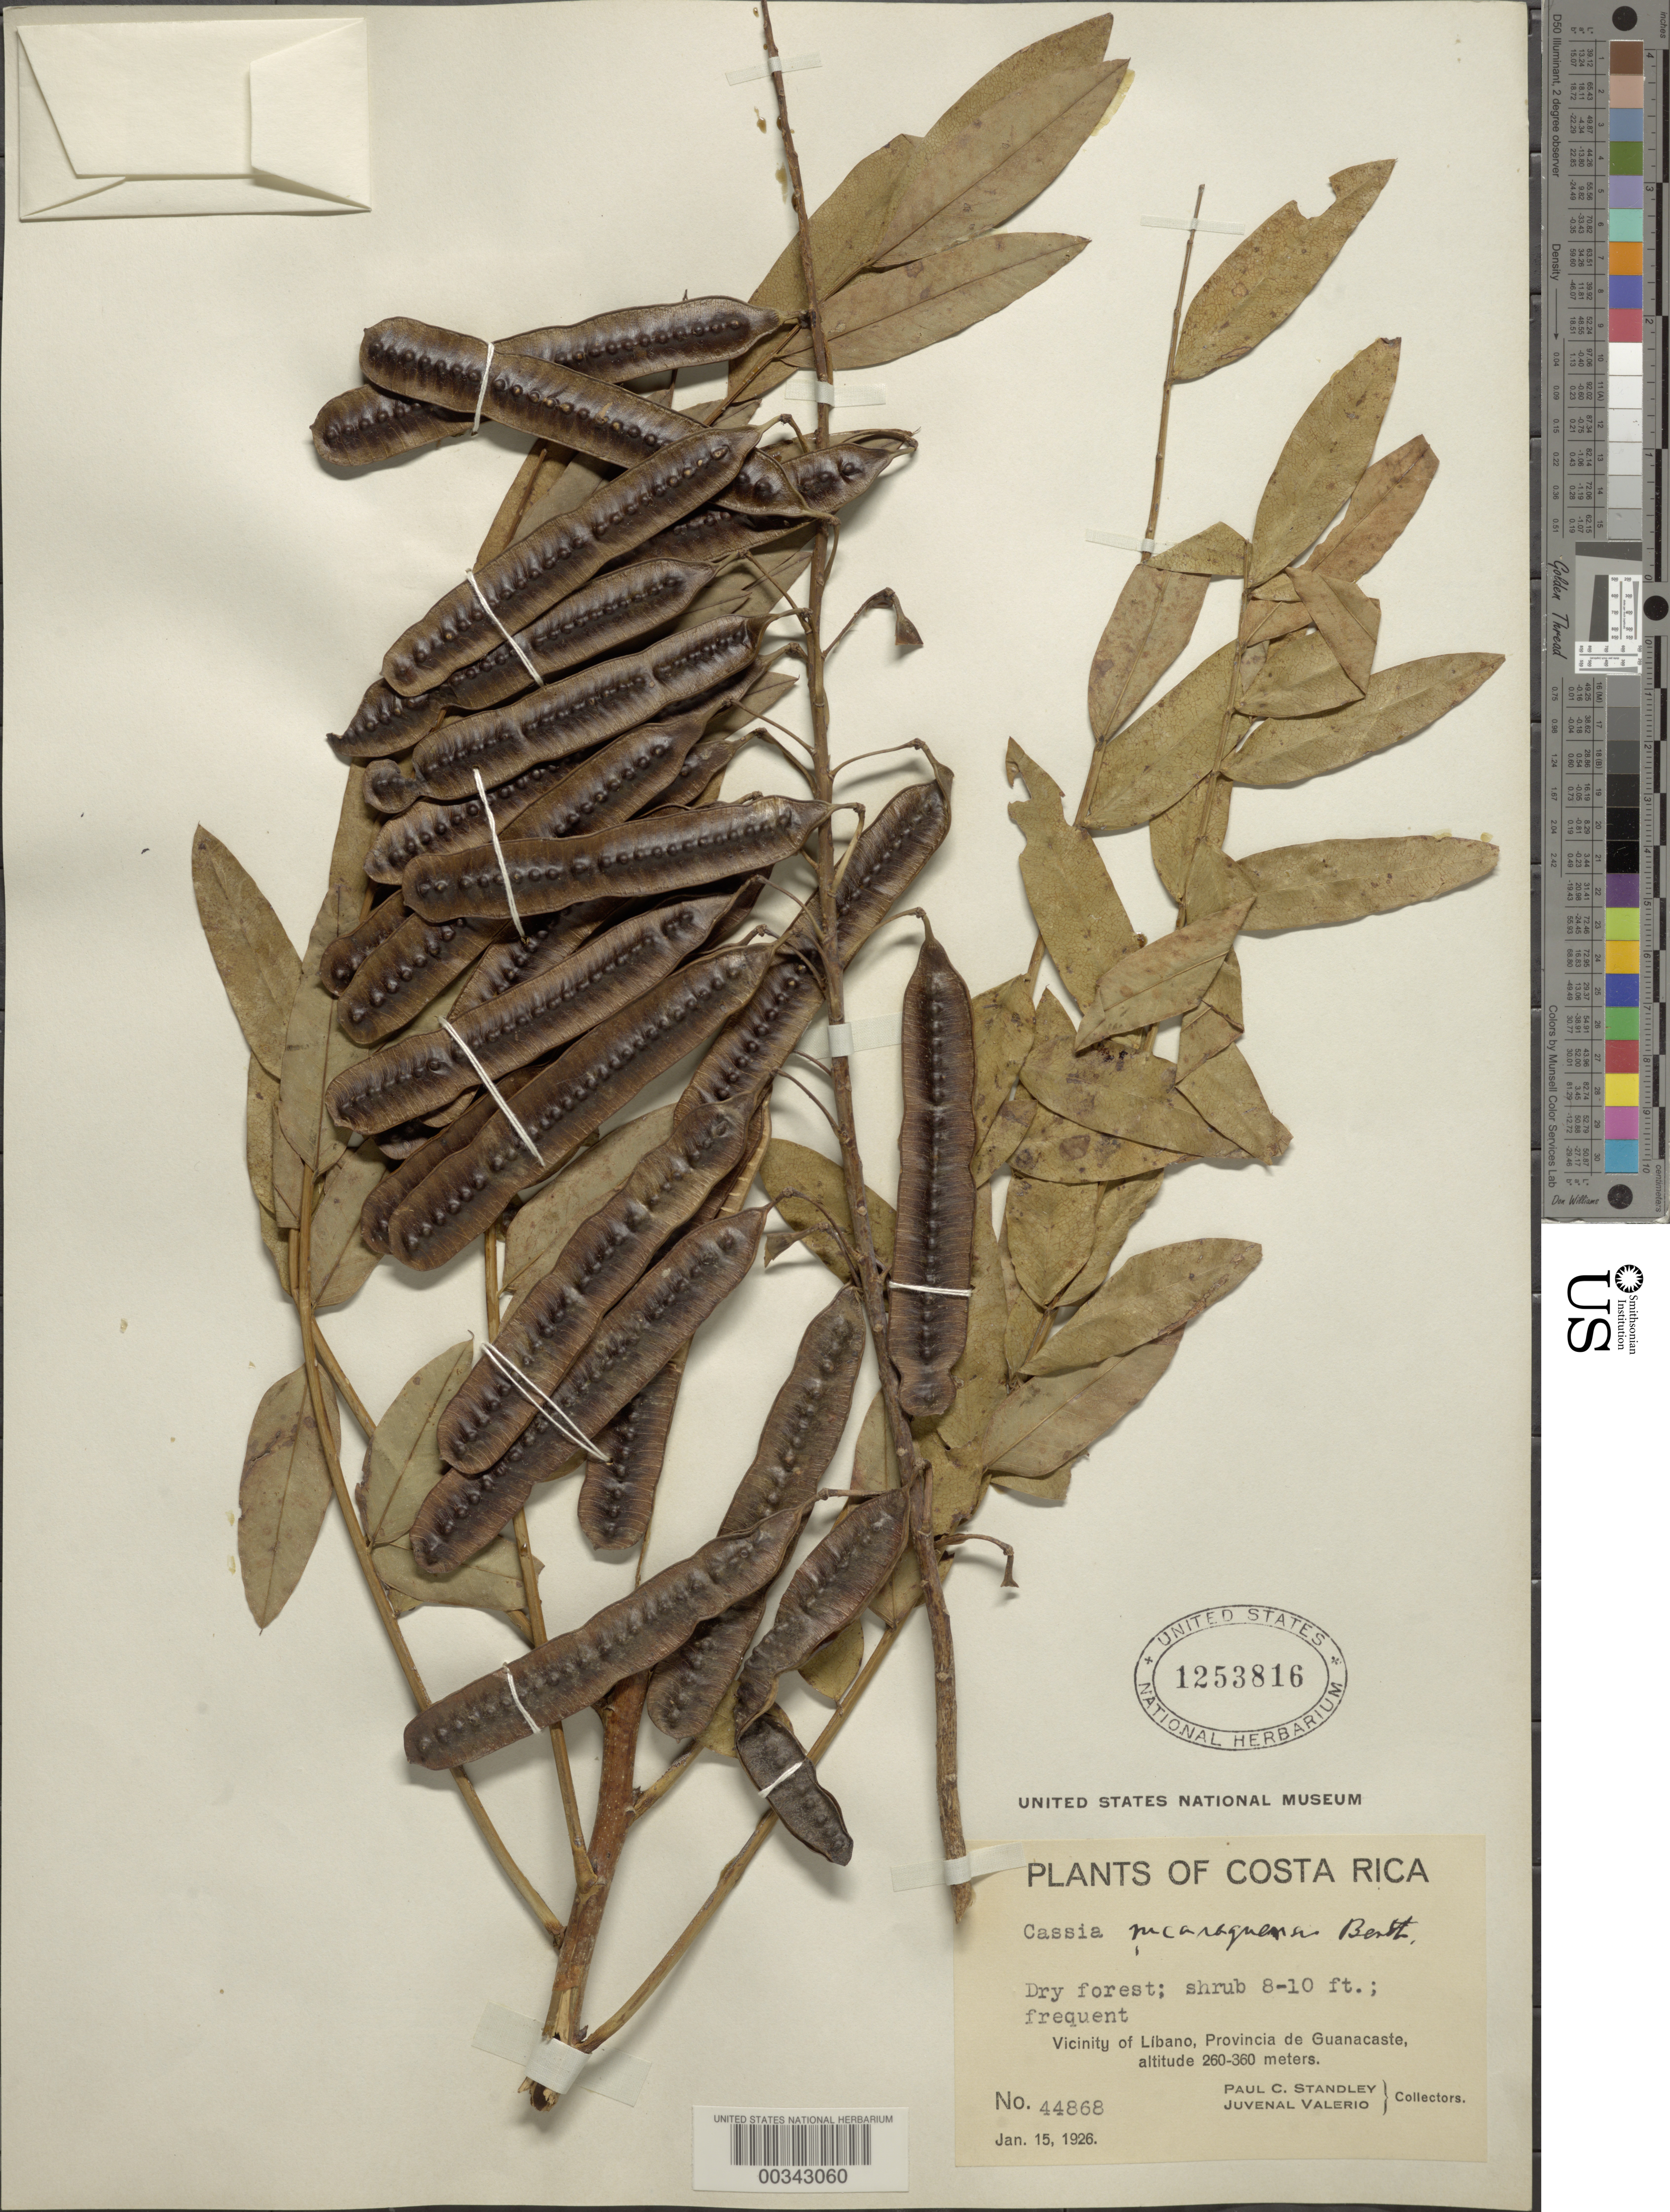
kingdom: Plantae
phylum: Tracheophyta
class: Magnoliopsida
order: Fabales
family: Fabaceae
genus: Senna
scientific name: Senna nicaraguensis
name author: (Benth.) H.S. Irwin & Barneby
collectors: P. C. Standley & J. Valerio R.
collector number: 44868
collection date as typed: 15 Jan 1926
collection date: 1926-01-15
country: Costa Rica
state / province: Guanacaste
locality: Vicinity of Libano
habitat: Dry forest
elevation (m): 260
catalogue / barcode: US 1253816